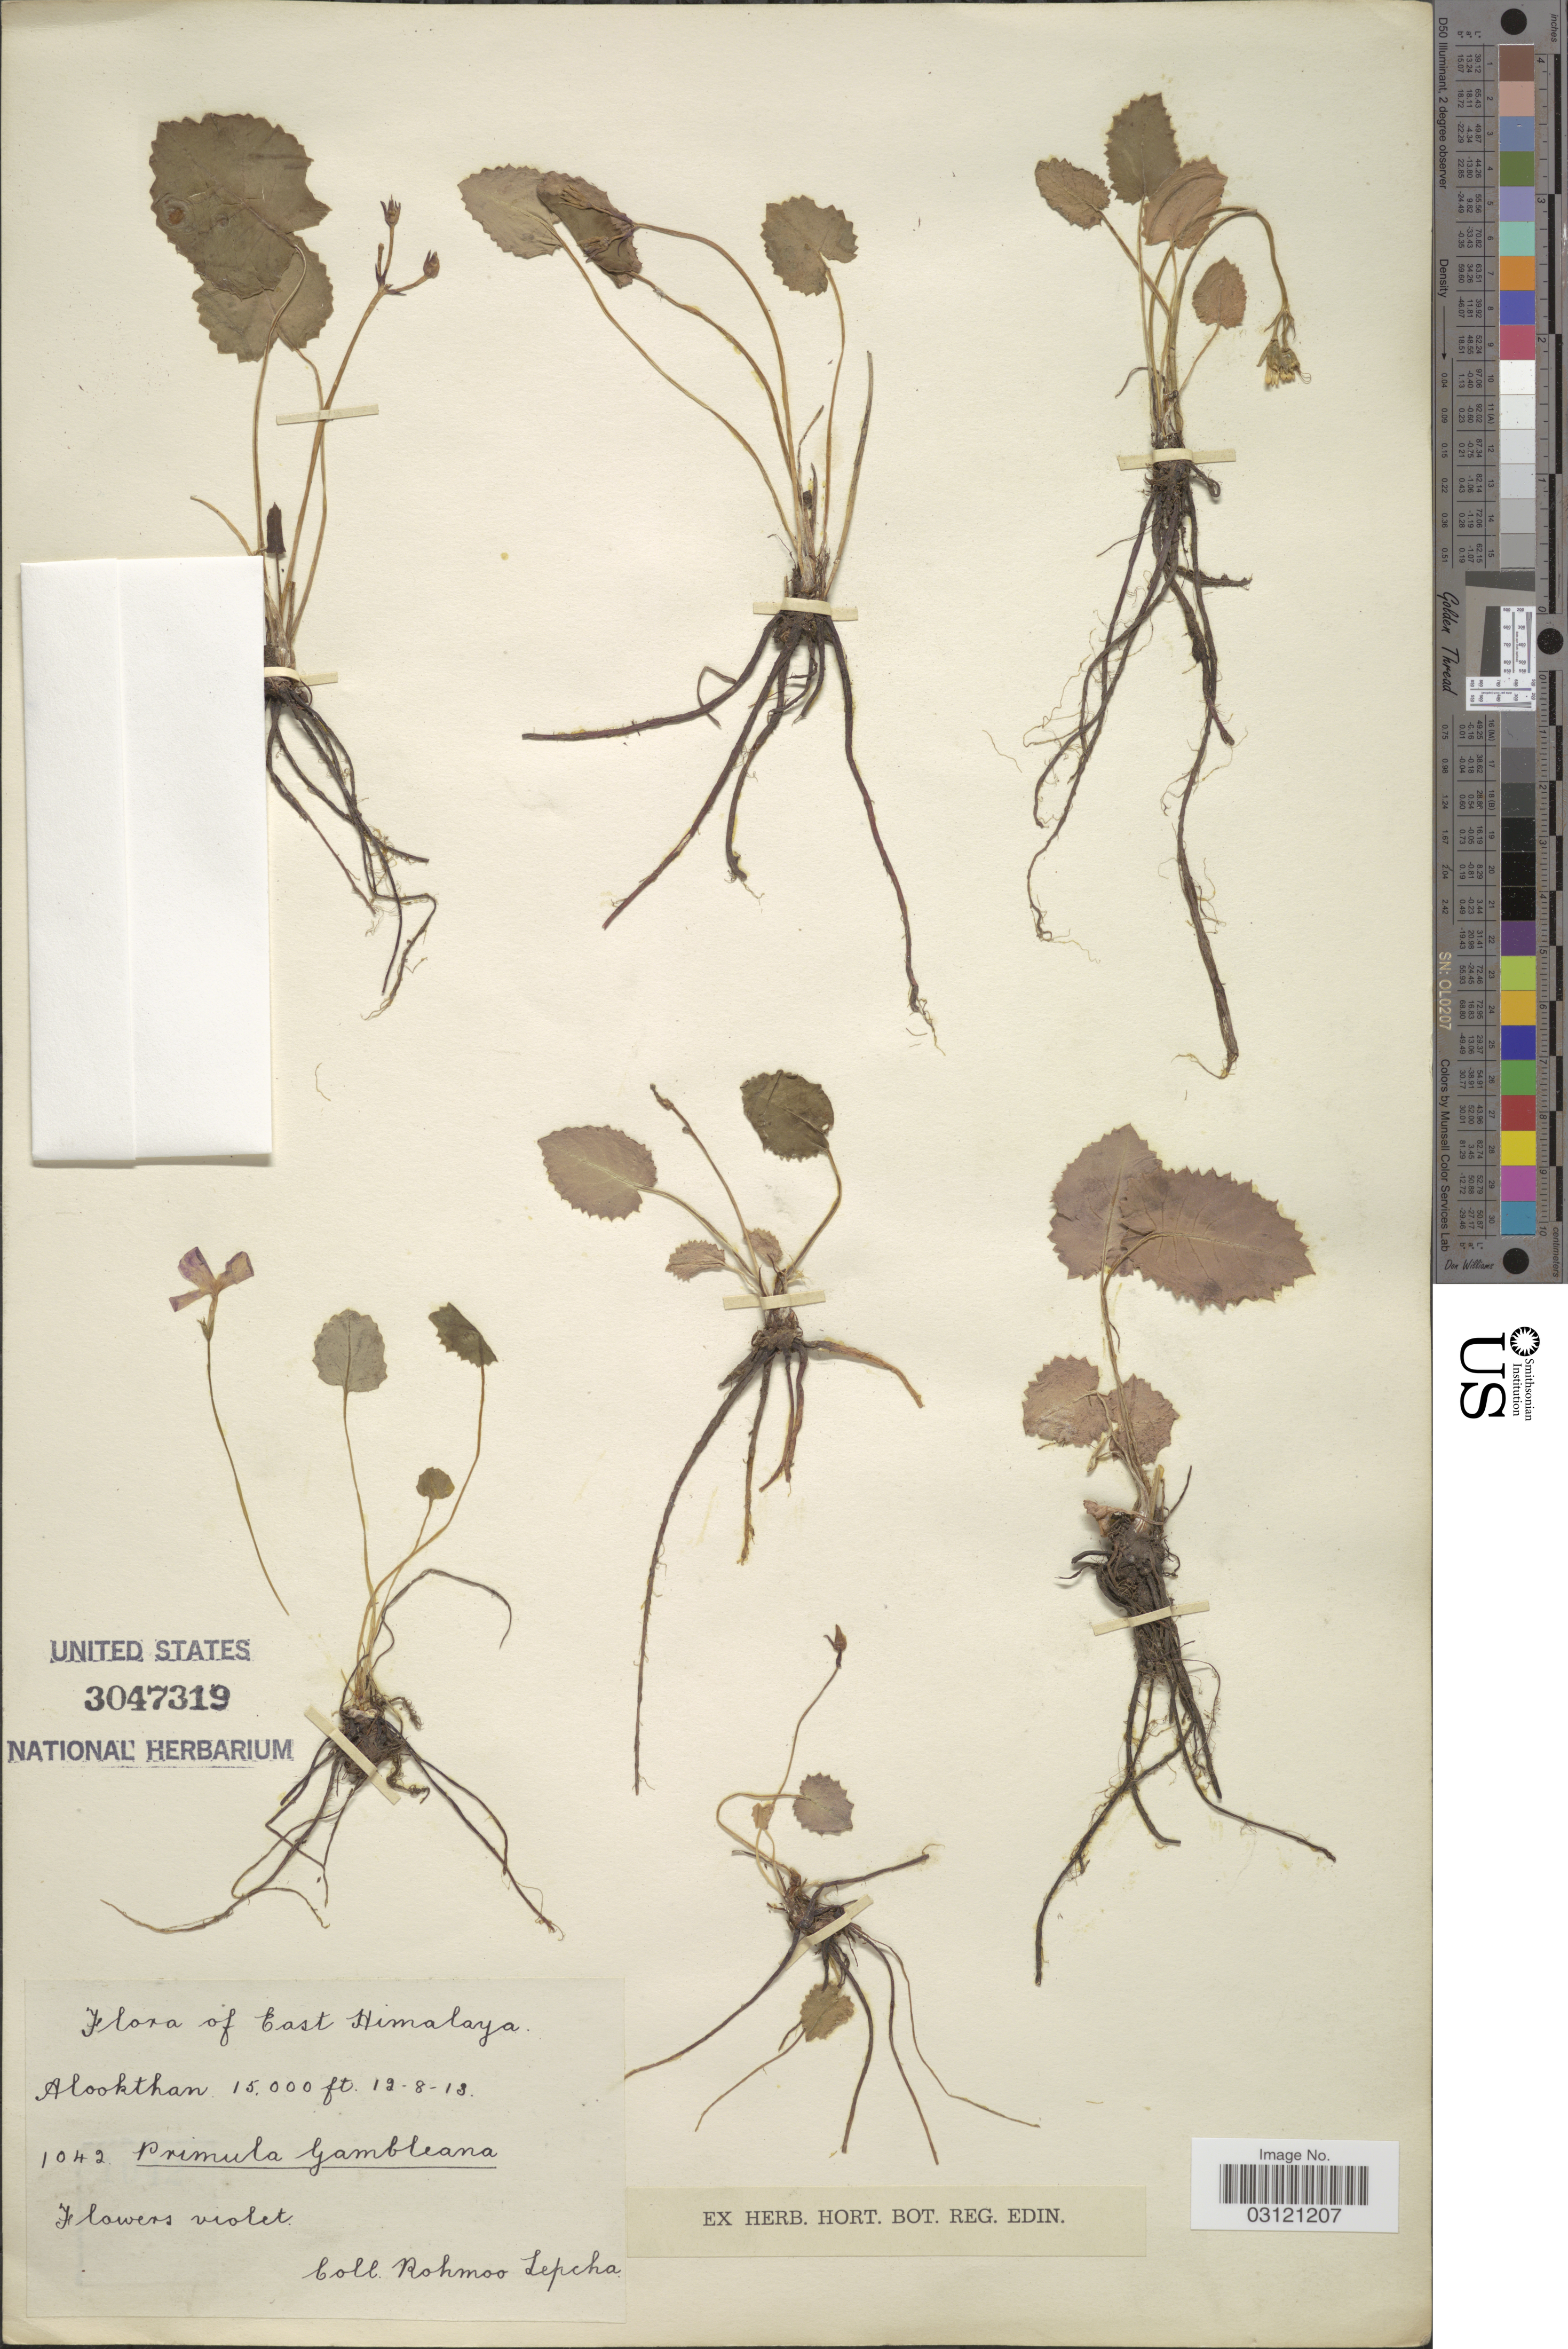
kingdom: Plantae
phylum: Tracheophyta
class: Magnoliopsida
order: Ericales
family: Primulaceae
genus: Primula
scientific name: Primula gambeliana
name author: Watt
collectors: R. Lepcha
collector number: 1042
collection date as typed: Transcribed d/m/y: 12/8/13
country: India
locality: East Himalaya, Alookthan.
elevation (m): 4572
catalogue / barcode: US 3047319